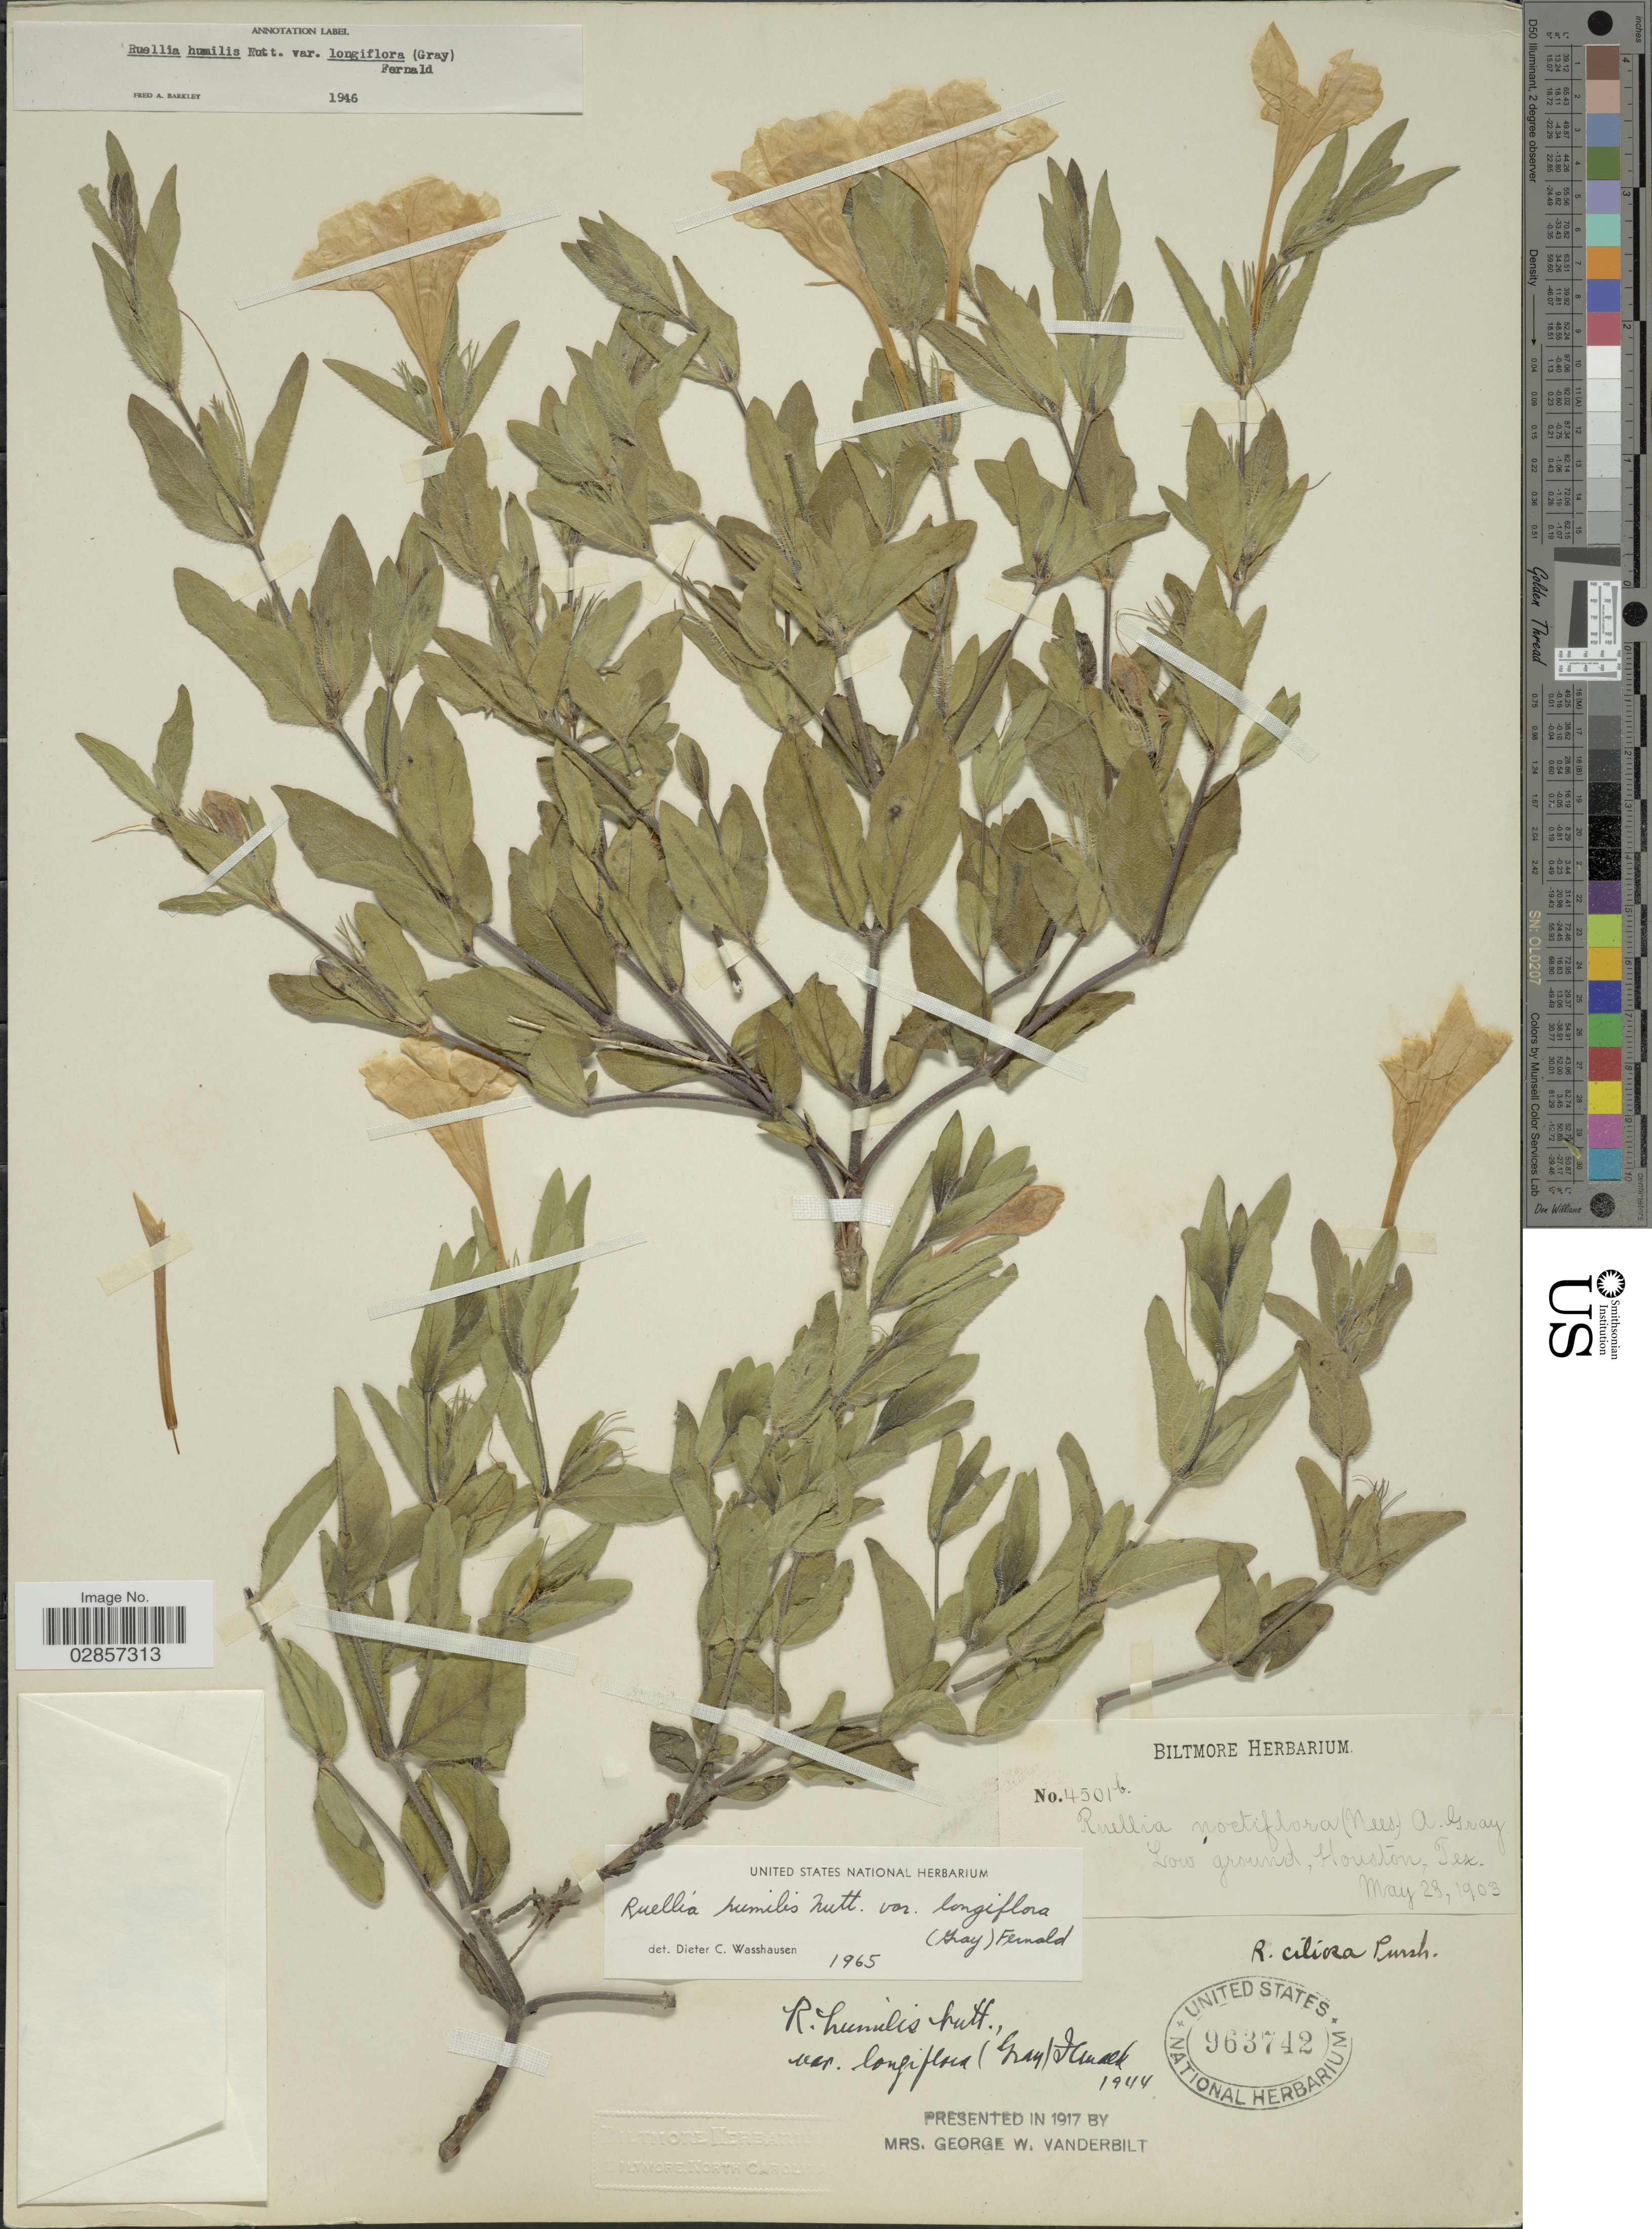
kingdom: Plantae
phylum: Tracheophyta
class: Magnoliopsida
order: Lamiales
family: Acanthaceae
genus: Ruellia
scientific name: Ruellia humilis var. longiflora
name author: (A. Gray) Fernald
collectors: ex herb. Biltmore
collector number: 4501b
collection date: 1903-05-23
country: United States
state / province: Texas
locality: Low ground, Houston, Texas.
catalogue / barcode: US 963742